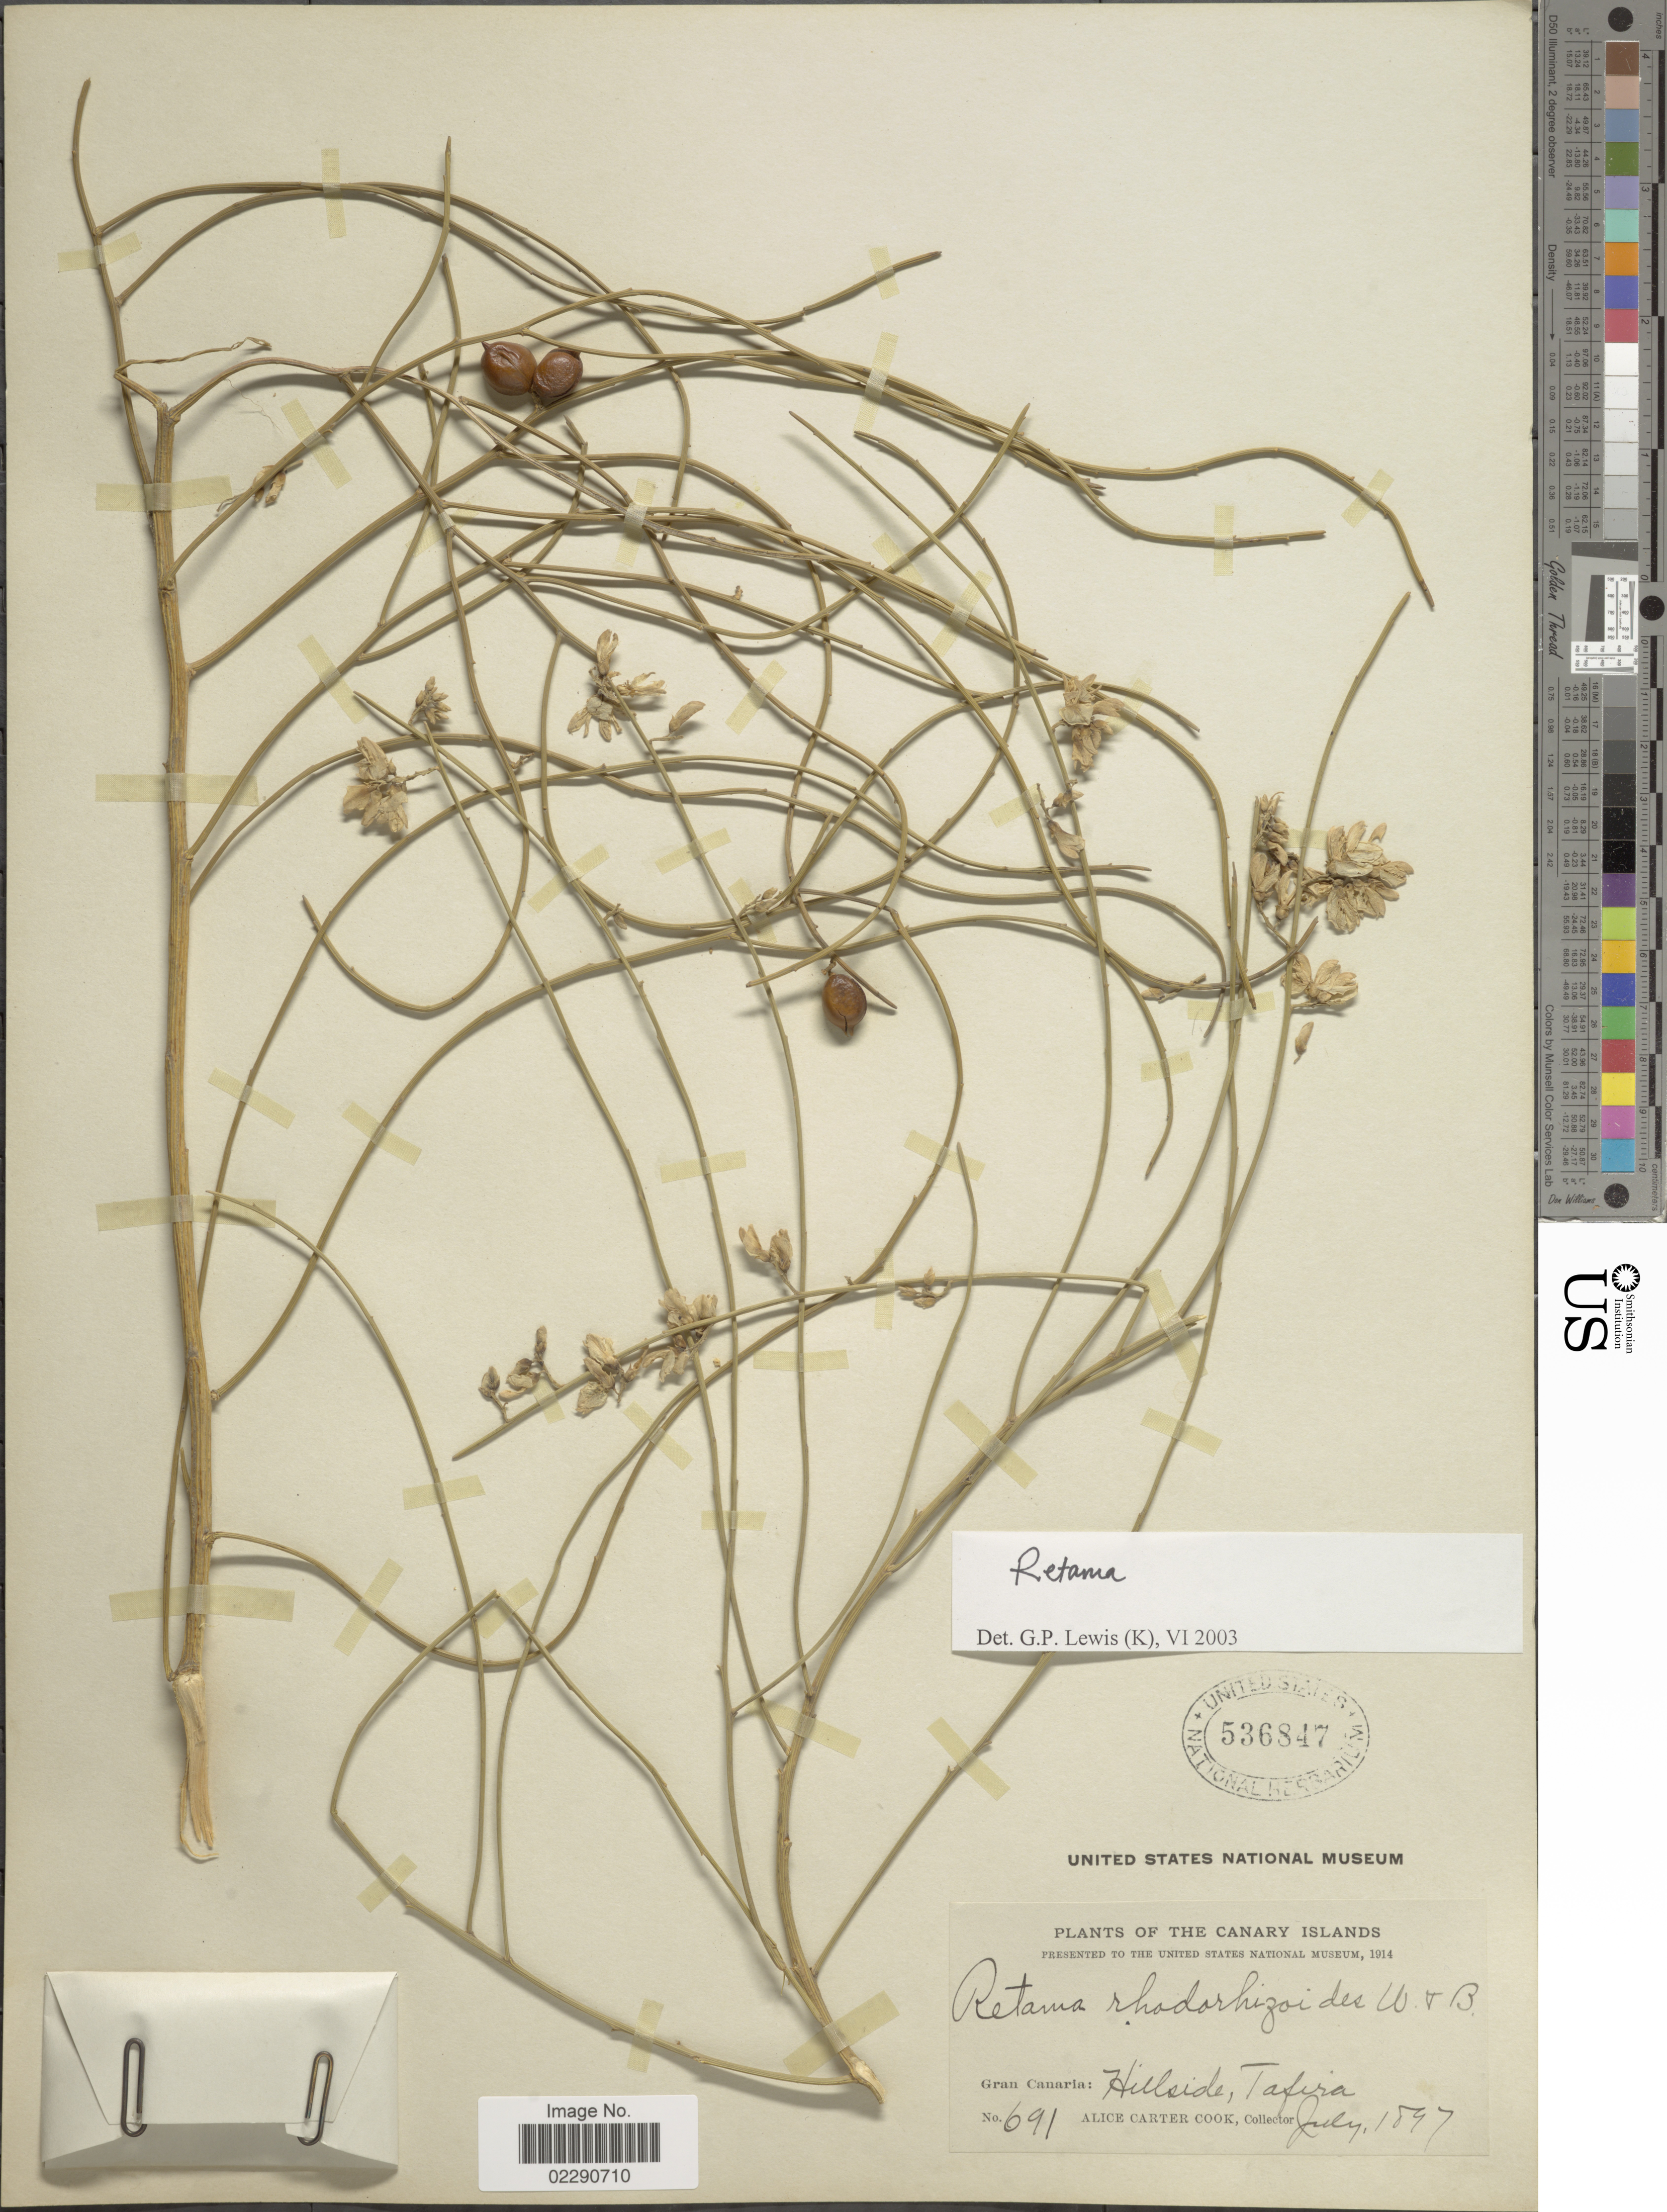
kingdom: Plantae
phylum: Tracheophyta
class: Magnoliopsida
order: Fabales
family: Fabaceae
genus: Retama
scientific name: Retama sp.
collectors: Alice C. Cook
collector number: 691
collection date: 1897-07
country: Spain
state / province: Canarias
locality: Canary Islands, Gran Canaria, Tafira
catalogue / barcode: US 536847